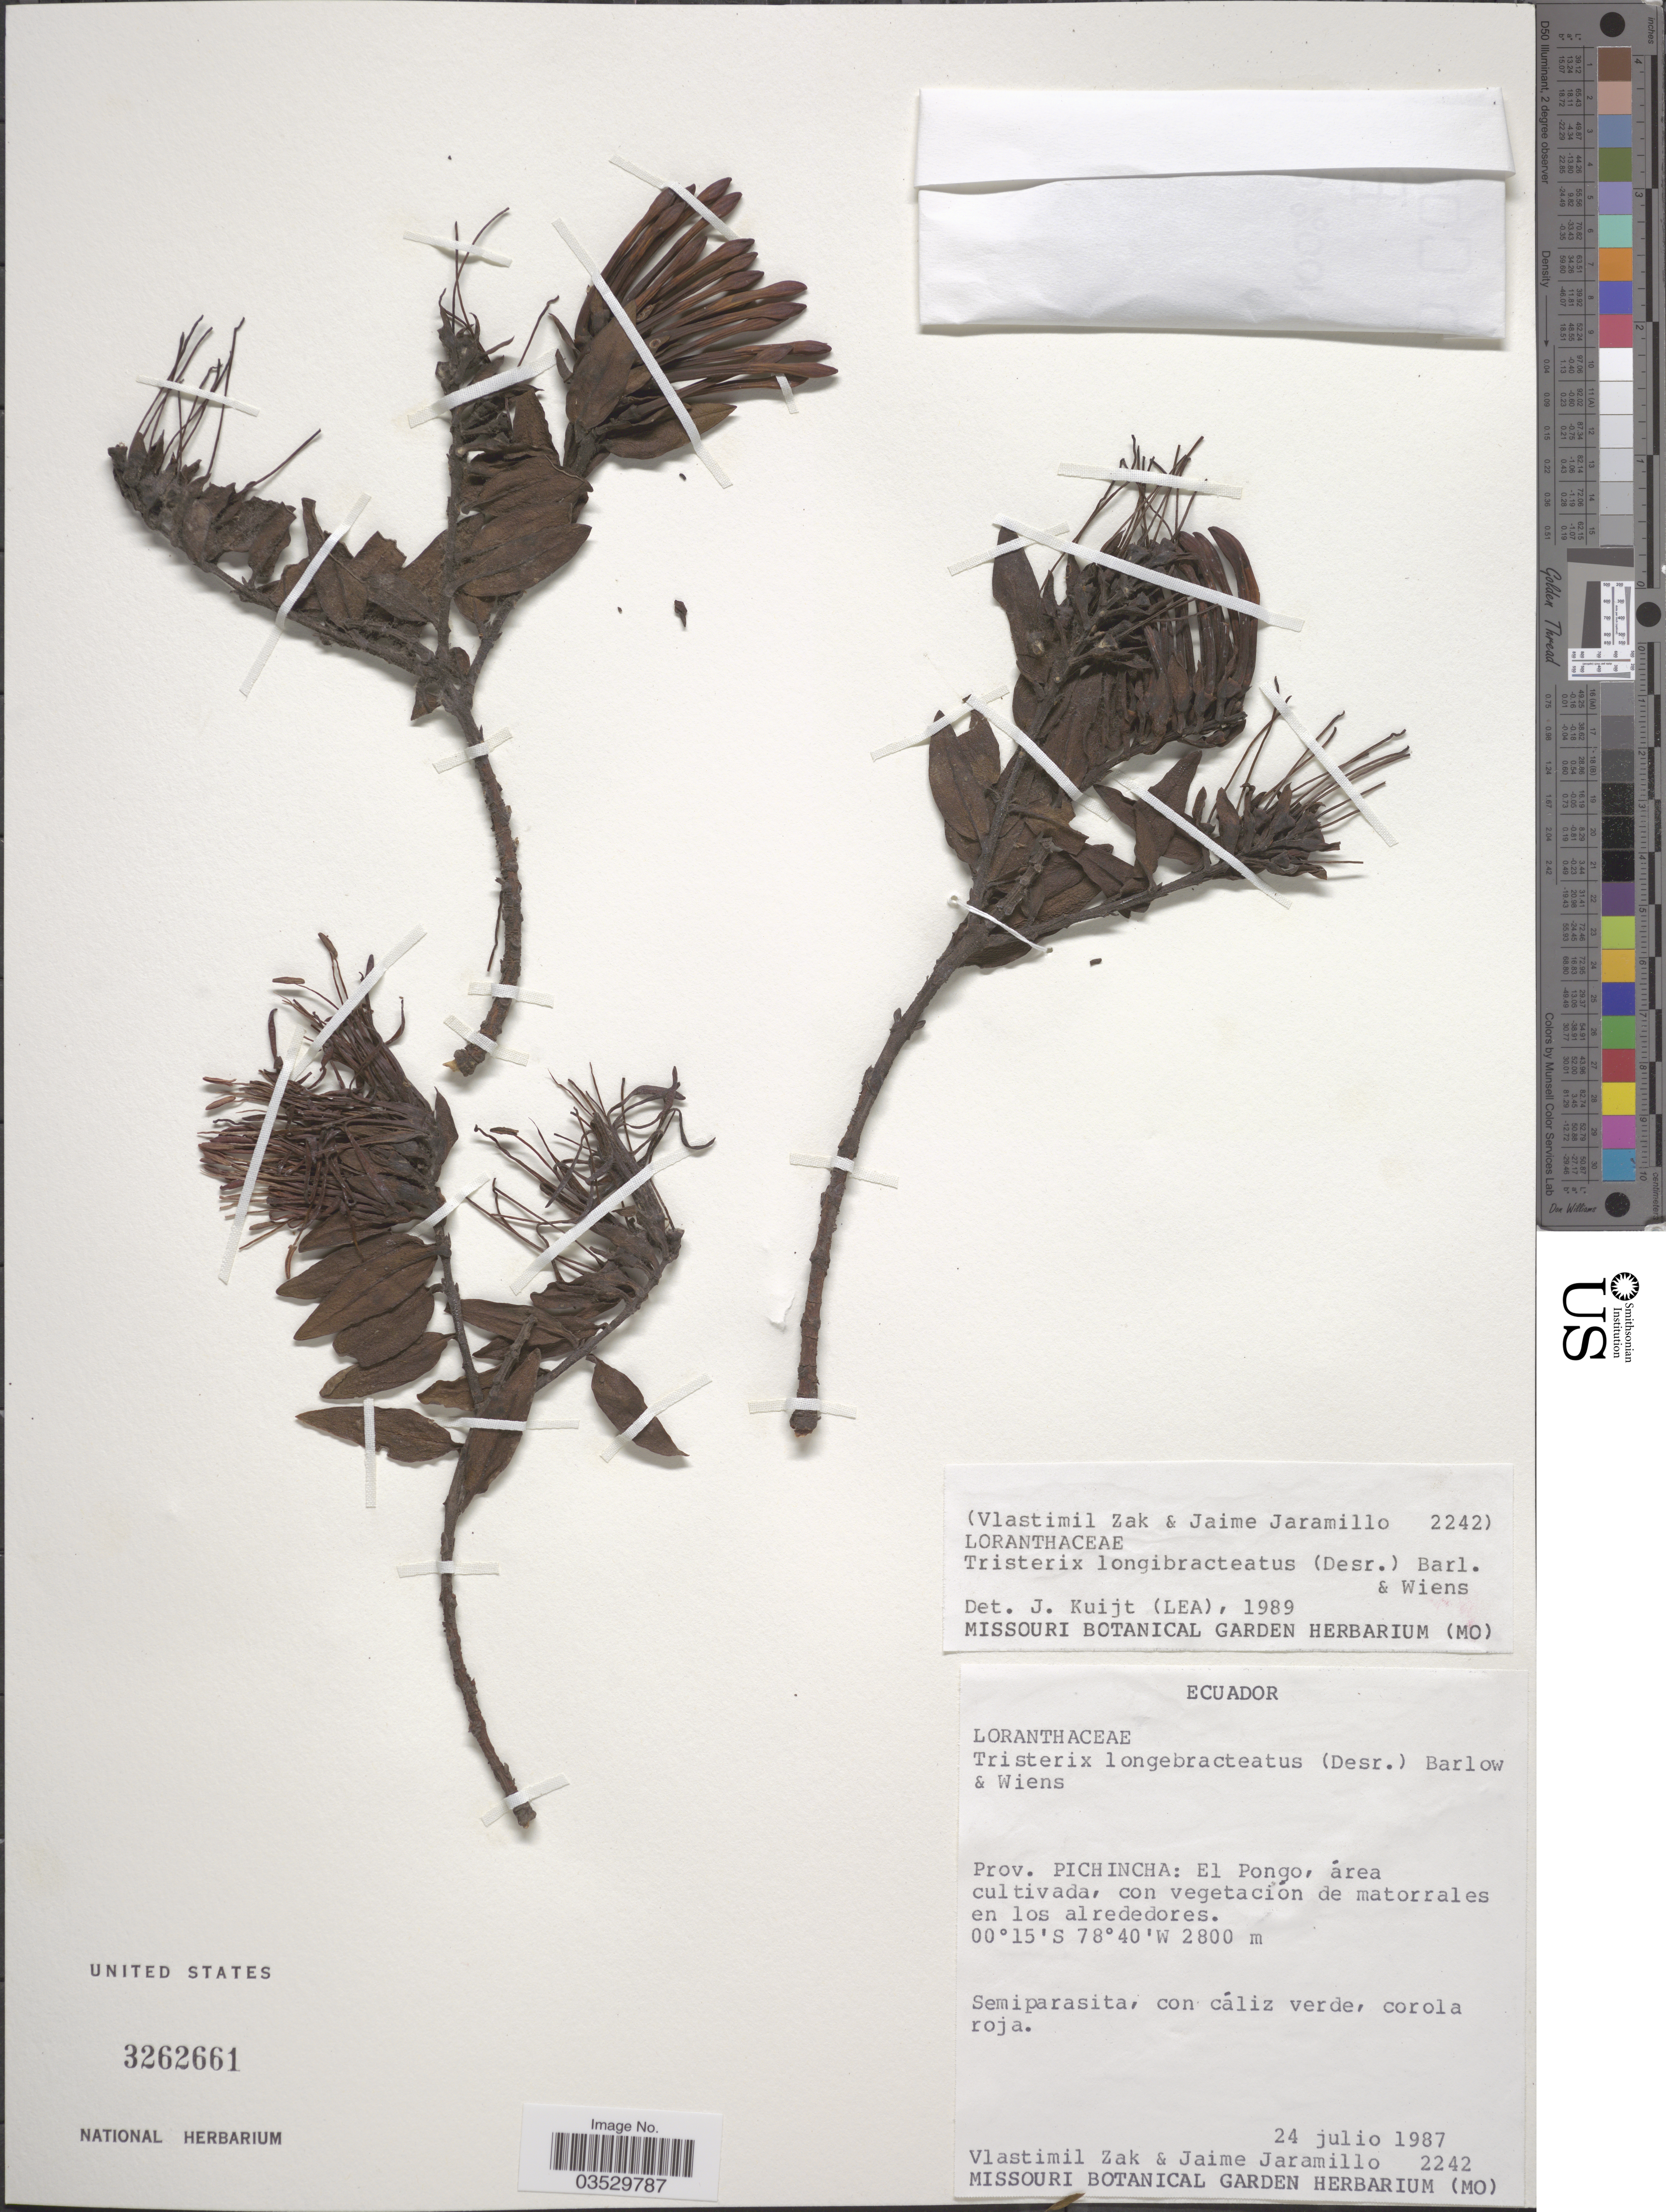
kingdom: Plantae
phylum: Tracheophyta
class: Magnoliopsida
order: Santalales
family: Loranthaceae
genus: Tristerix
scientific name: Tristerix longebracteatus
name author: (Desr.) Bart. & Wiens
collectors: V. Zak & J. Jaramillo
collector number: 2242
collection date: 1987-07-24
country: Ecuador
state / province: Pichincha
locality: El Pongo.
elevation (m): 2800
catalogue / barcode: US 3262661